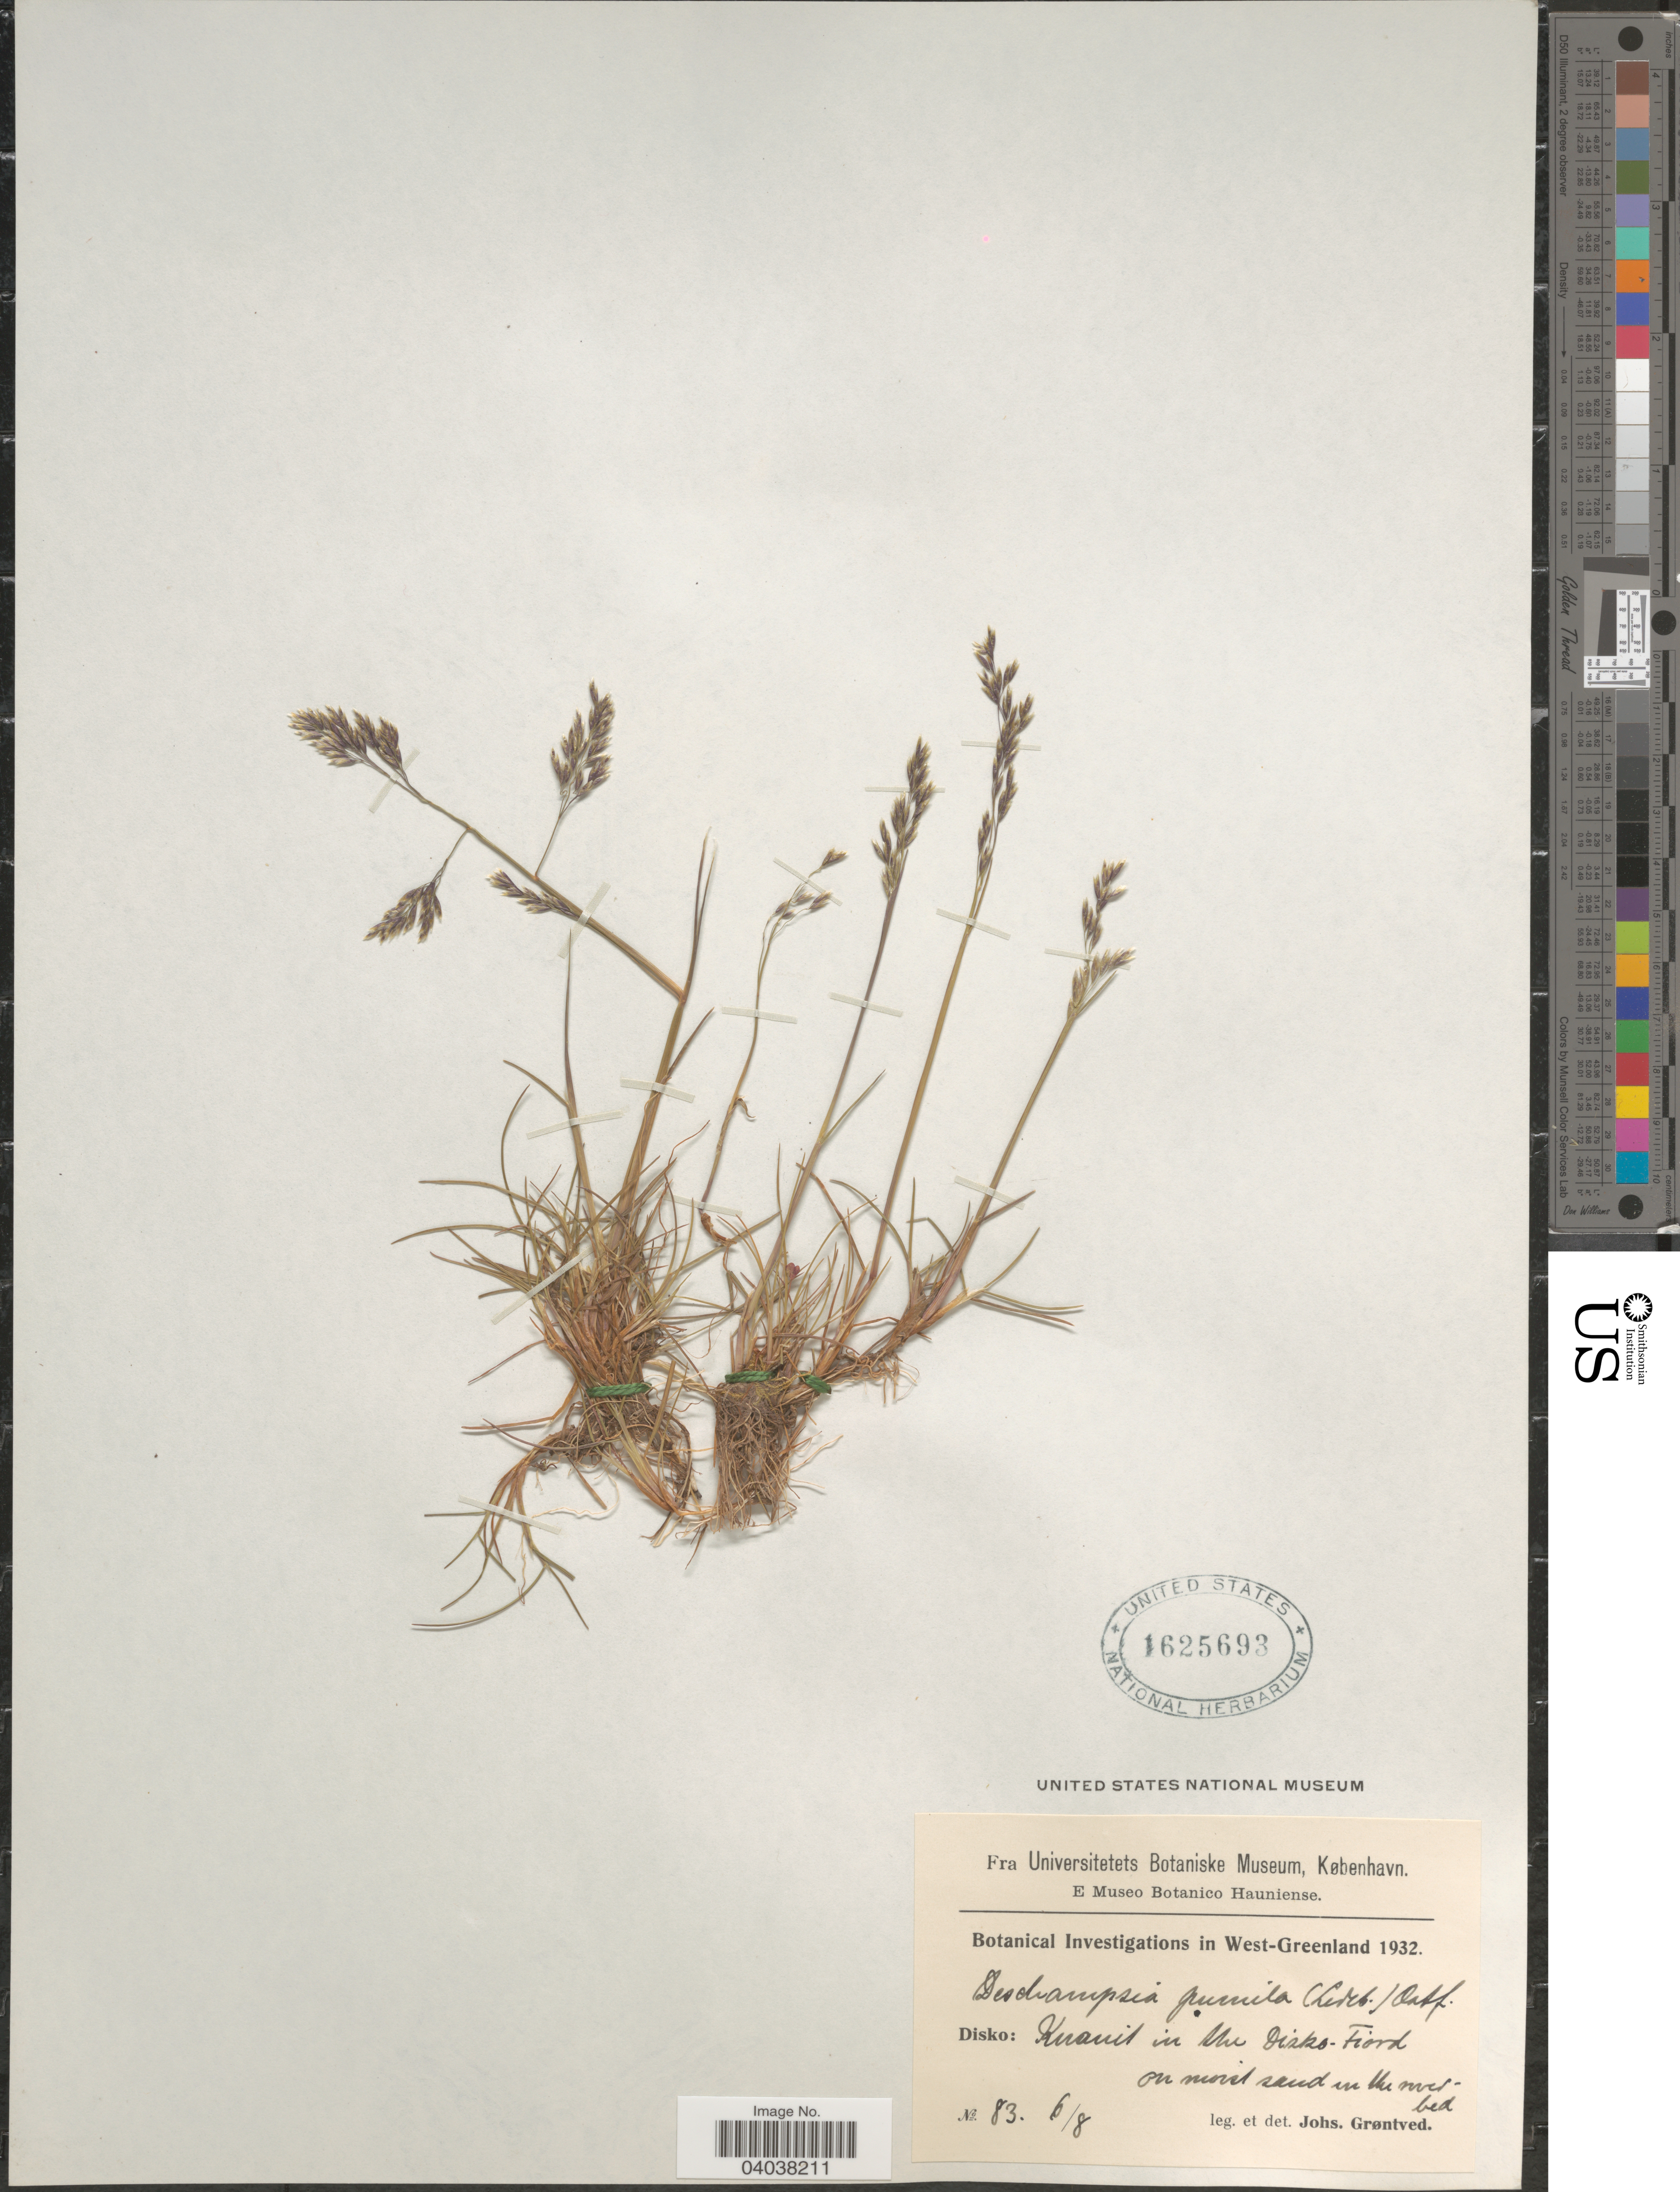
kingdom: Plantae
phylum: Tracheophyta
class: Liliopsida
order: Poales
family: Poaceae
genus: Deschampsia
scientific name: Deschampsia cespitosa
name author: (L.) P. Beauv.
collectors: J. Grøntved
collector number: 83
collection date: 1932-08-06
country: Greenland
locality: In West-Greenland. Disko: Kuanit in Disko-Fiord.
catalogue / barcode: US 1625693